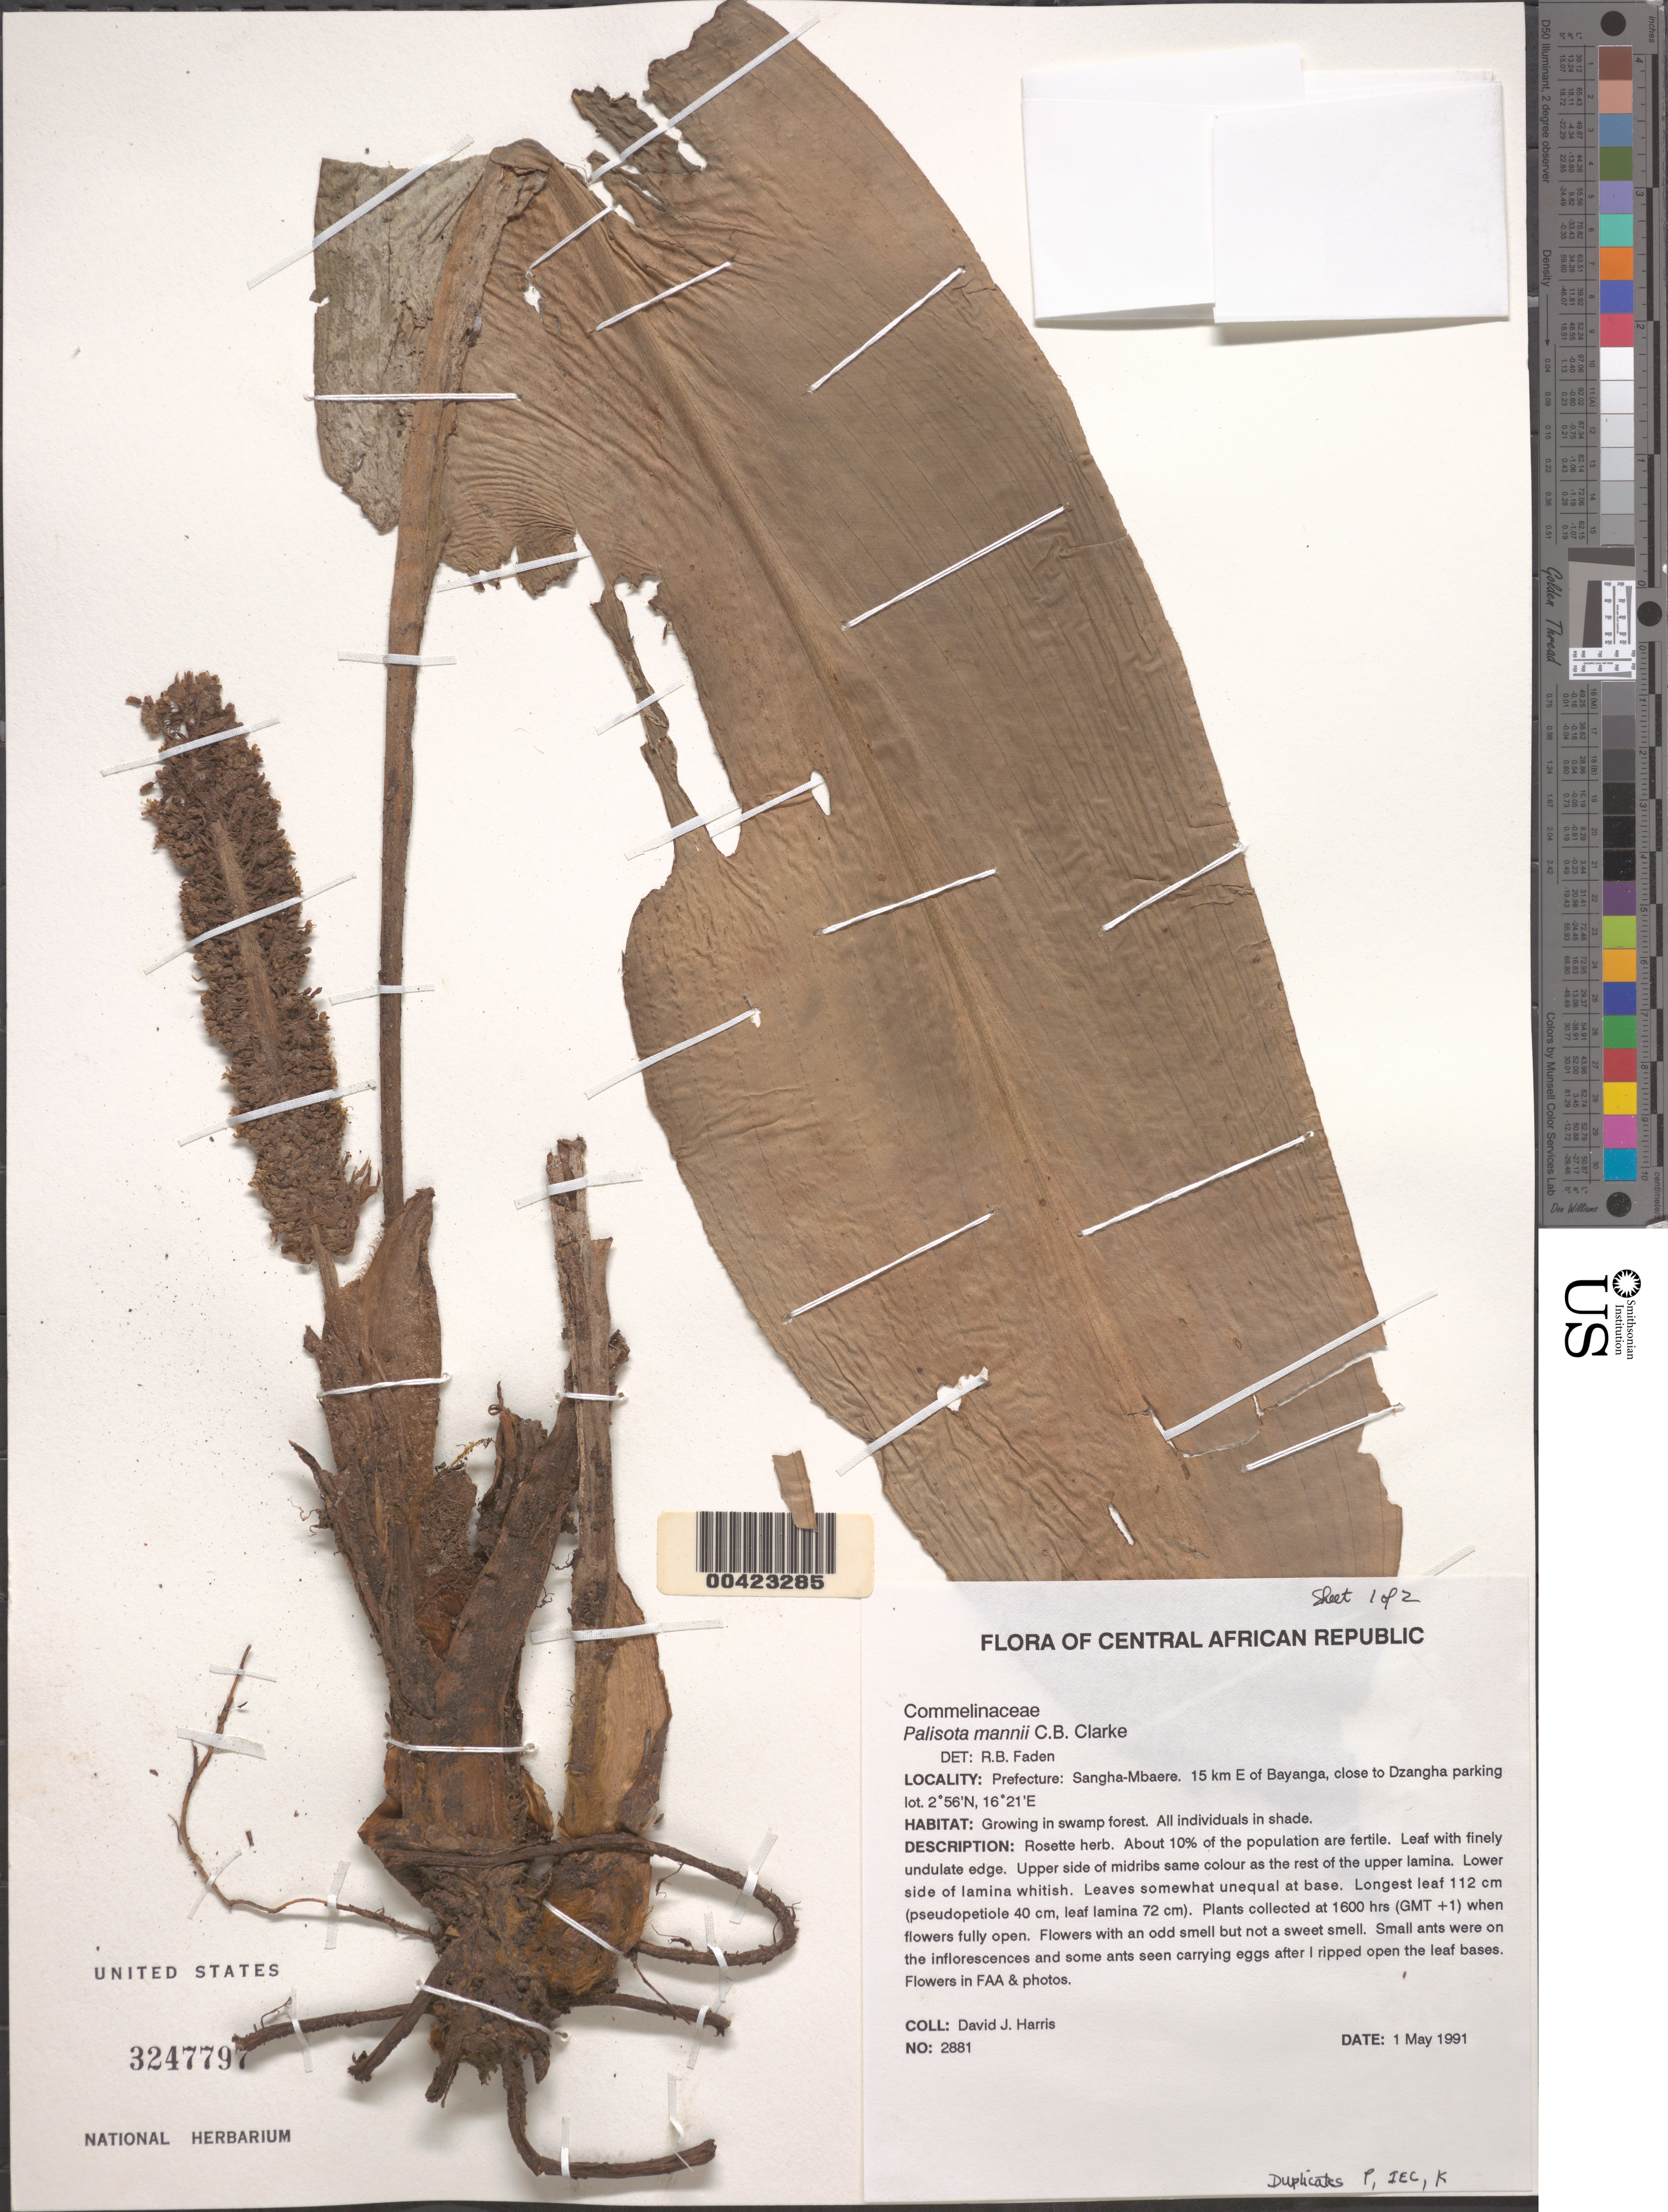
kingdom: Plantae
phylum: Tracheophyta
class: Liliopsida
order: Commelinales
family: Commelinaceae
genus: Palisota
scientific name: Palisota mannii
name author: C.B. Clarke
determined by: Faden, Robert B., (US), Smithsonian Institution - National Museum of Natural History (UNITED STATES)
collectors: D. J. Harris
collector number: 2881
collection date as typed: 01 May 1991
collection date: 1991-05-01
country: Central African Republic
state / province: Sangha-Mbaere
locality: Sangha-mbaere, E of Bayanga on road to Dzangha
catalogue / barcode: US 3247797